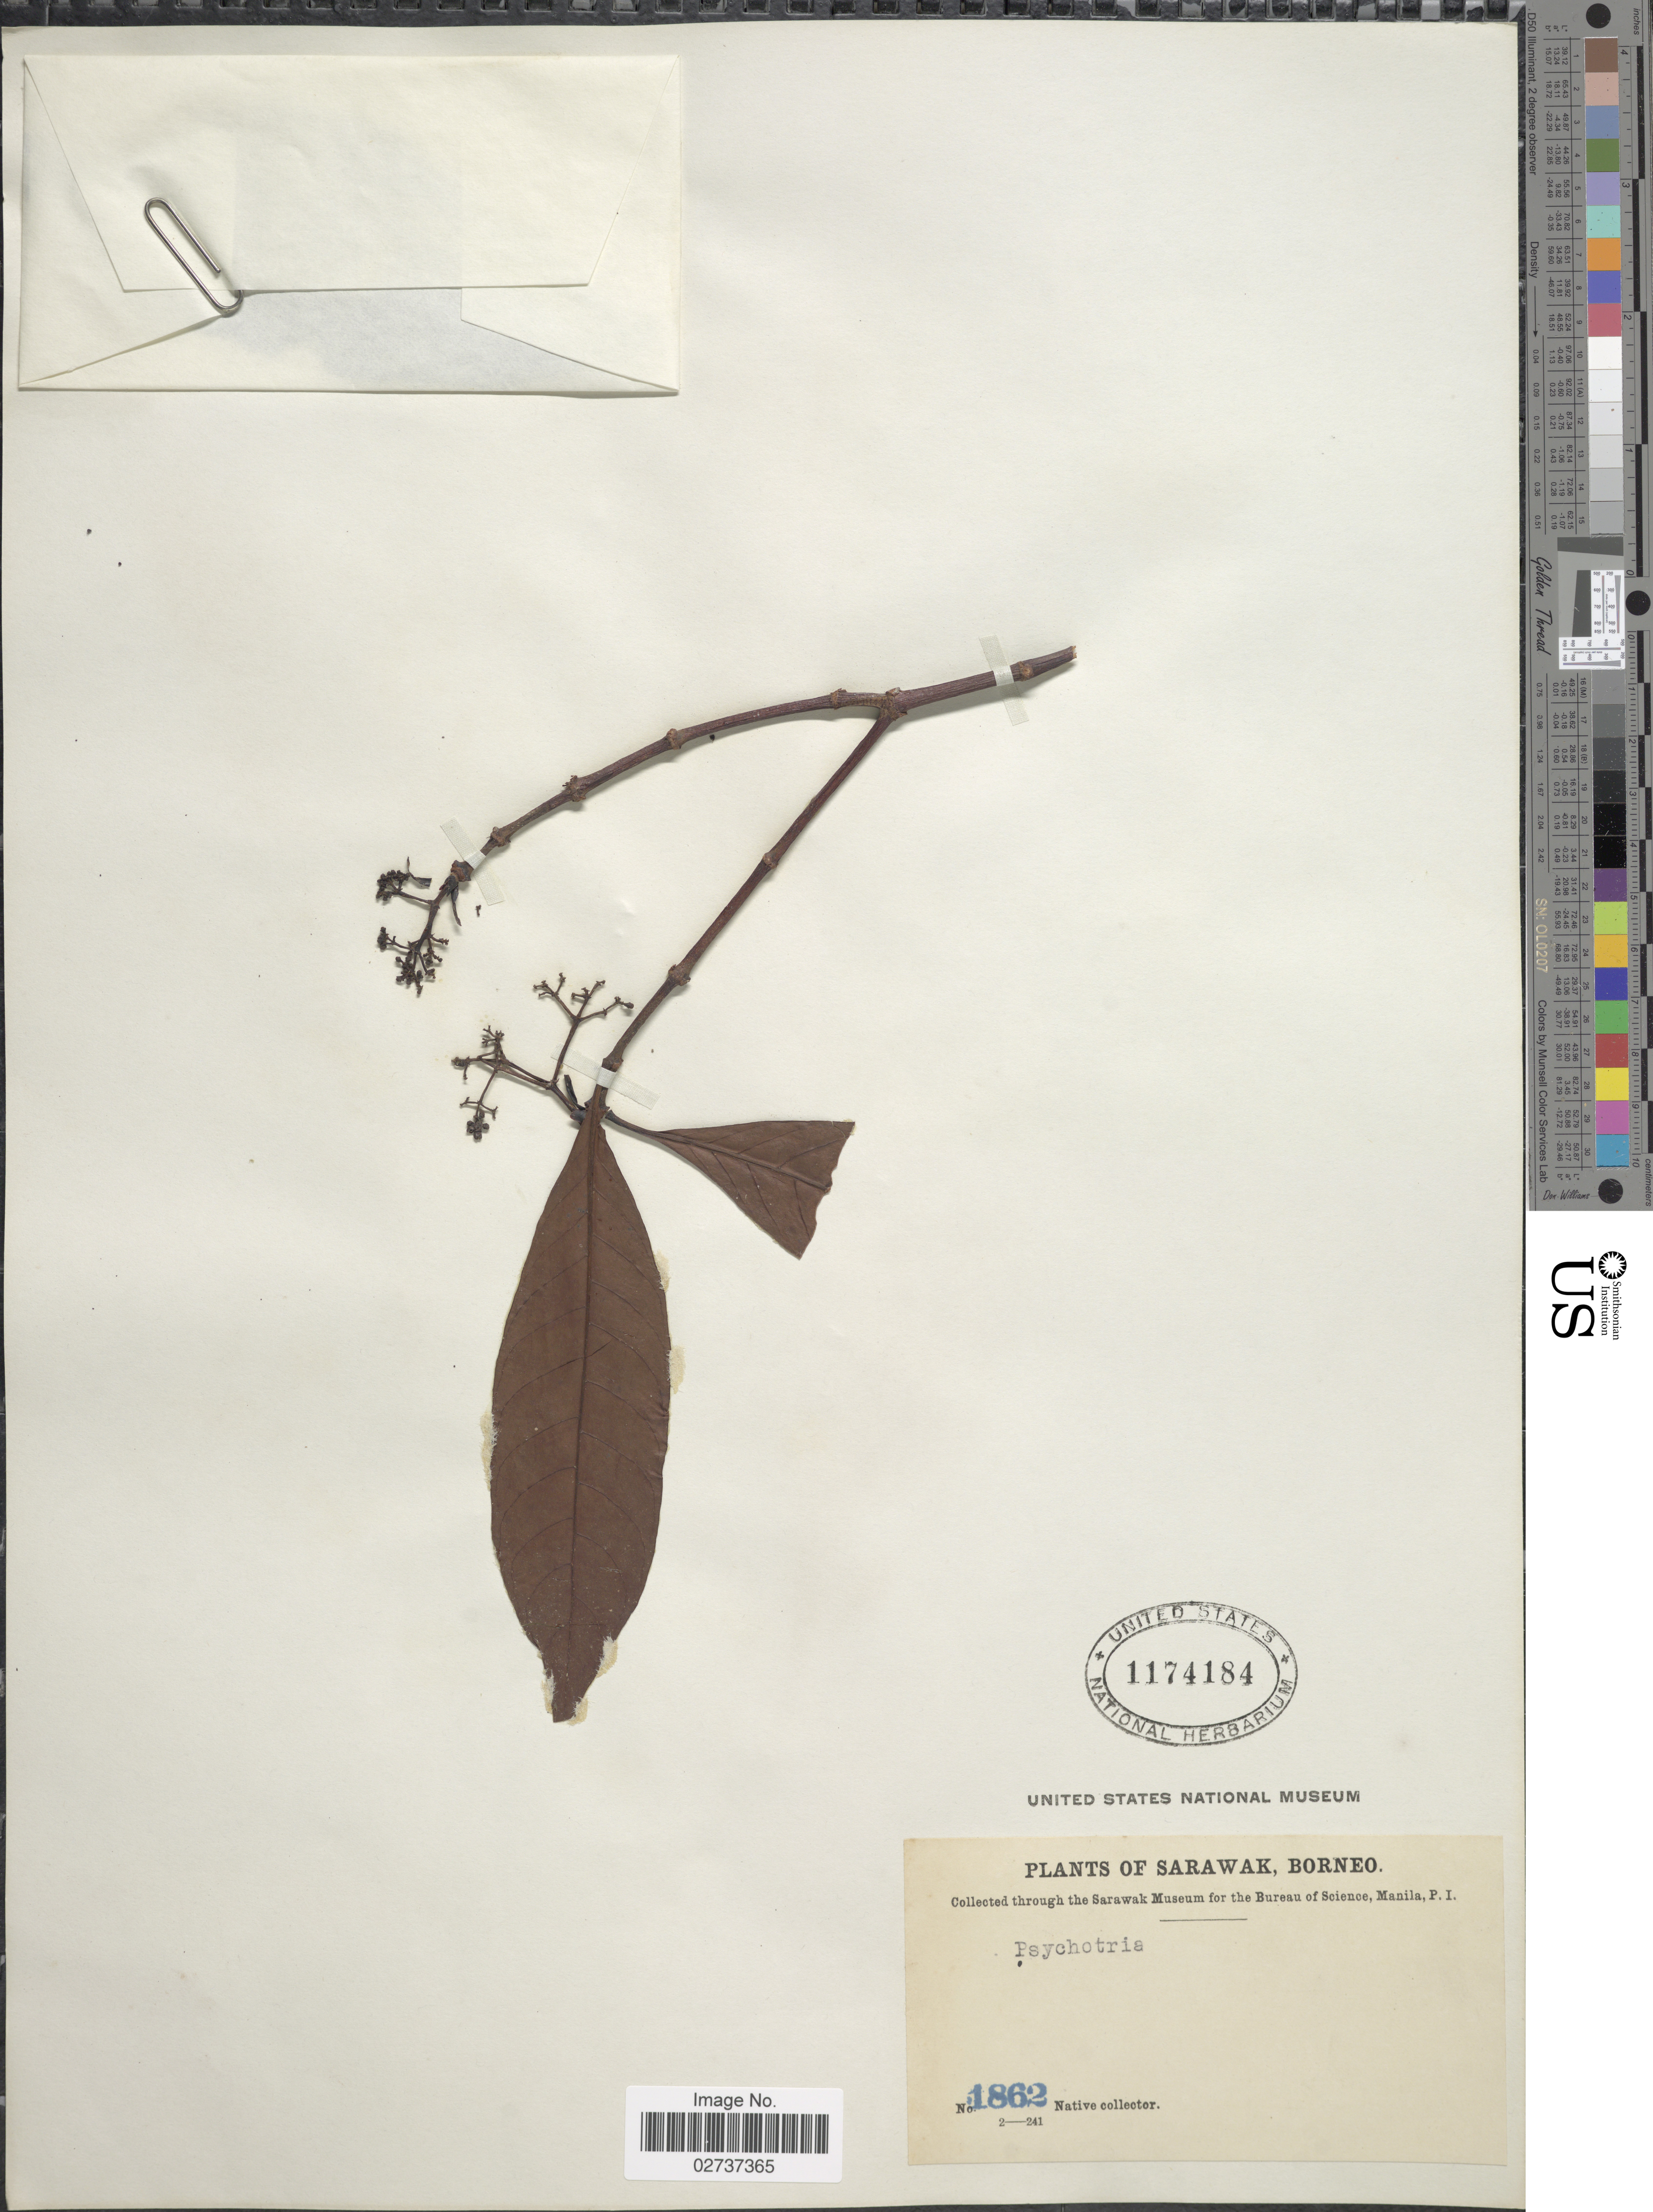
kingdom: Plantae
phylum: Tracheophyta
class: Magnoliopsida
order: Gentianales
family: Rubiaceae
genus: Psychotria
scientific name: Psychotria sp.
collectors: Native collector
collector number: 1862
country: Malaysia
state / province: Sarawak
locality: Borneo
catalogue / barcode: US 1174184